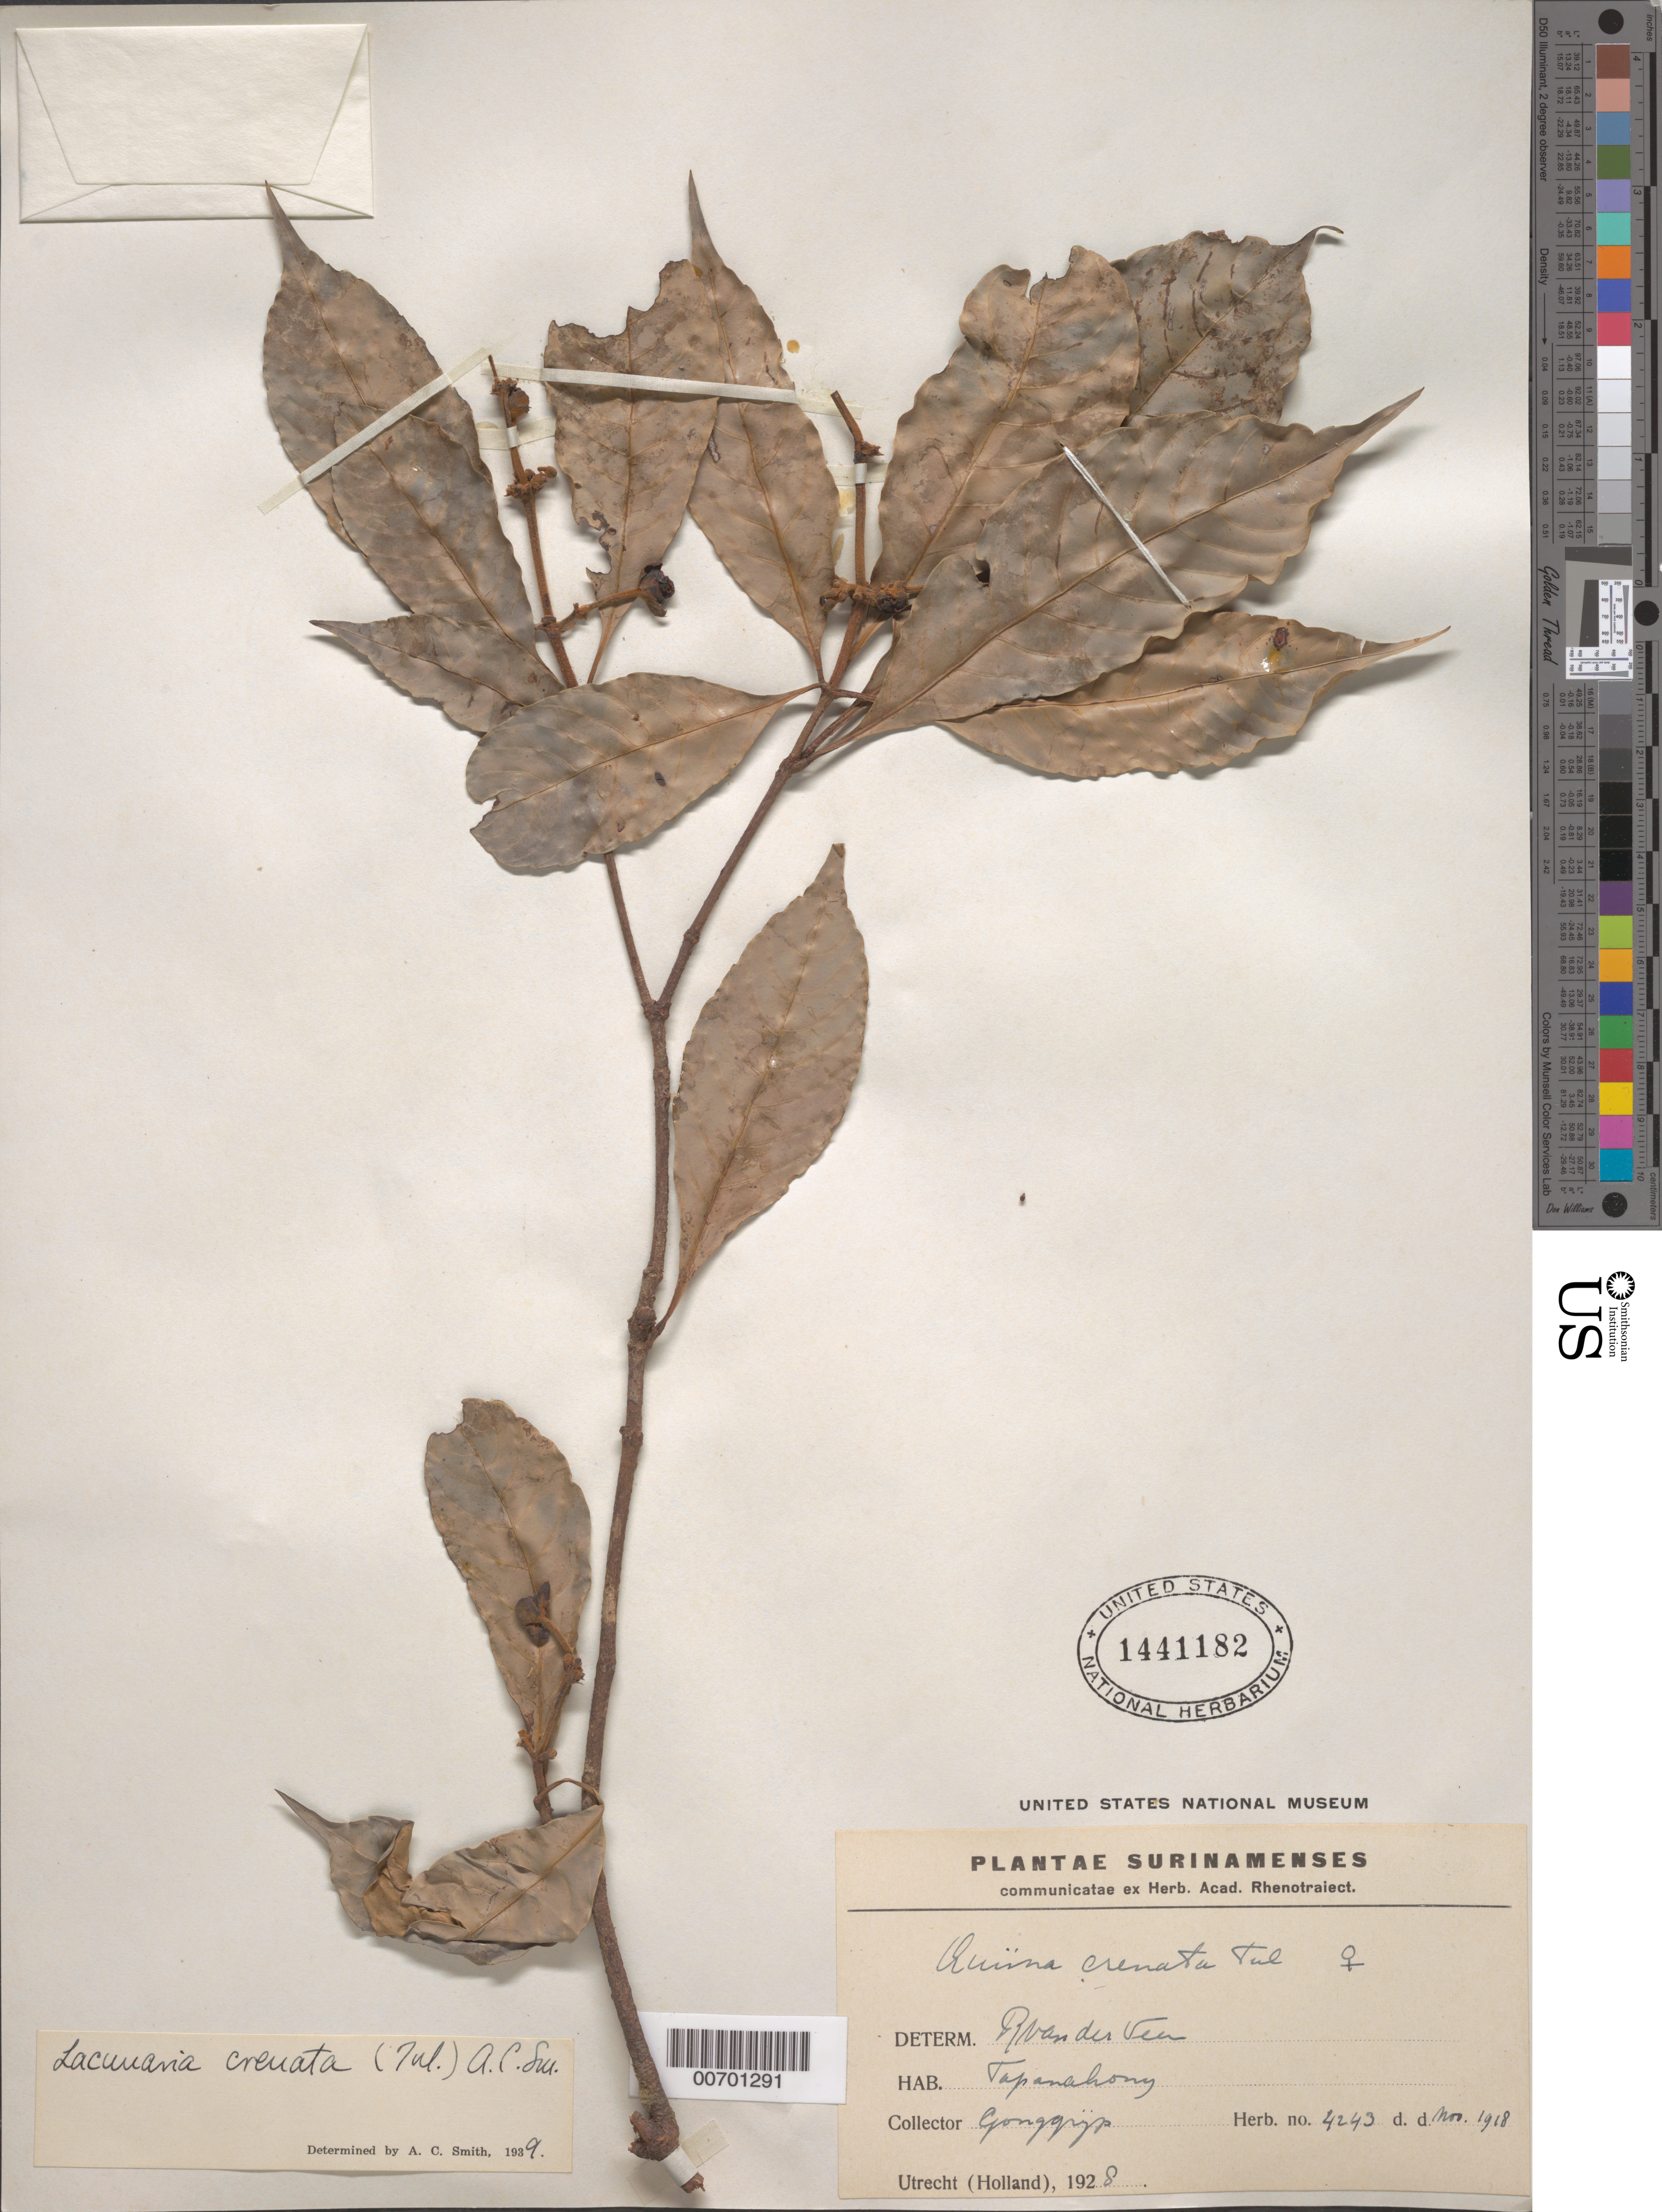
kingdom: Plantae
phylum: Tracheophyta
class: Magnoliopsida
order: Malpighiales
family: Quiinaceae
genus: Lacunaria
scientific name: Lacunaria crenata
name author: (Tul.) A.C. Sm.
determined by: Smith, A. C.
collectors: J. Gonggrijp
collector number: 4243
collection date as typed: Nov-18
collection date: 1918-11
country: Suriname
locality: Tapanahoni R.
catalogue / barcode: US 1441182